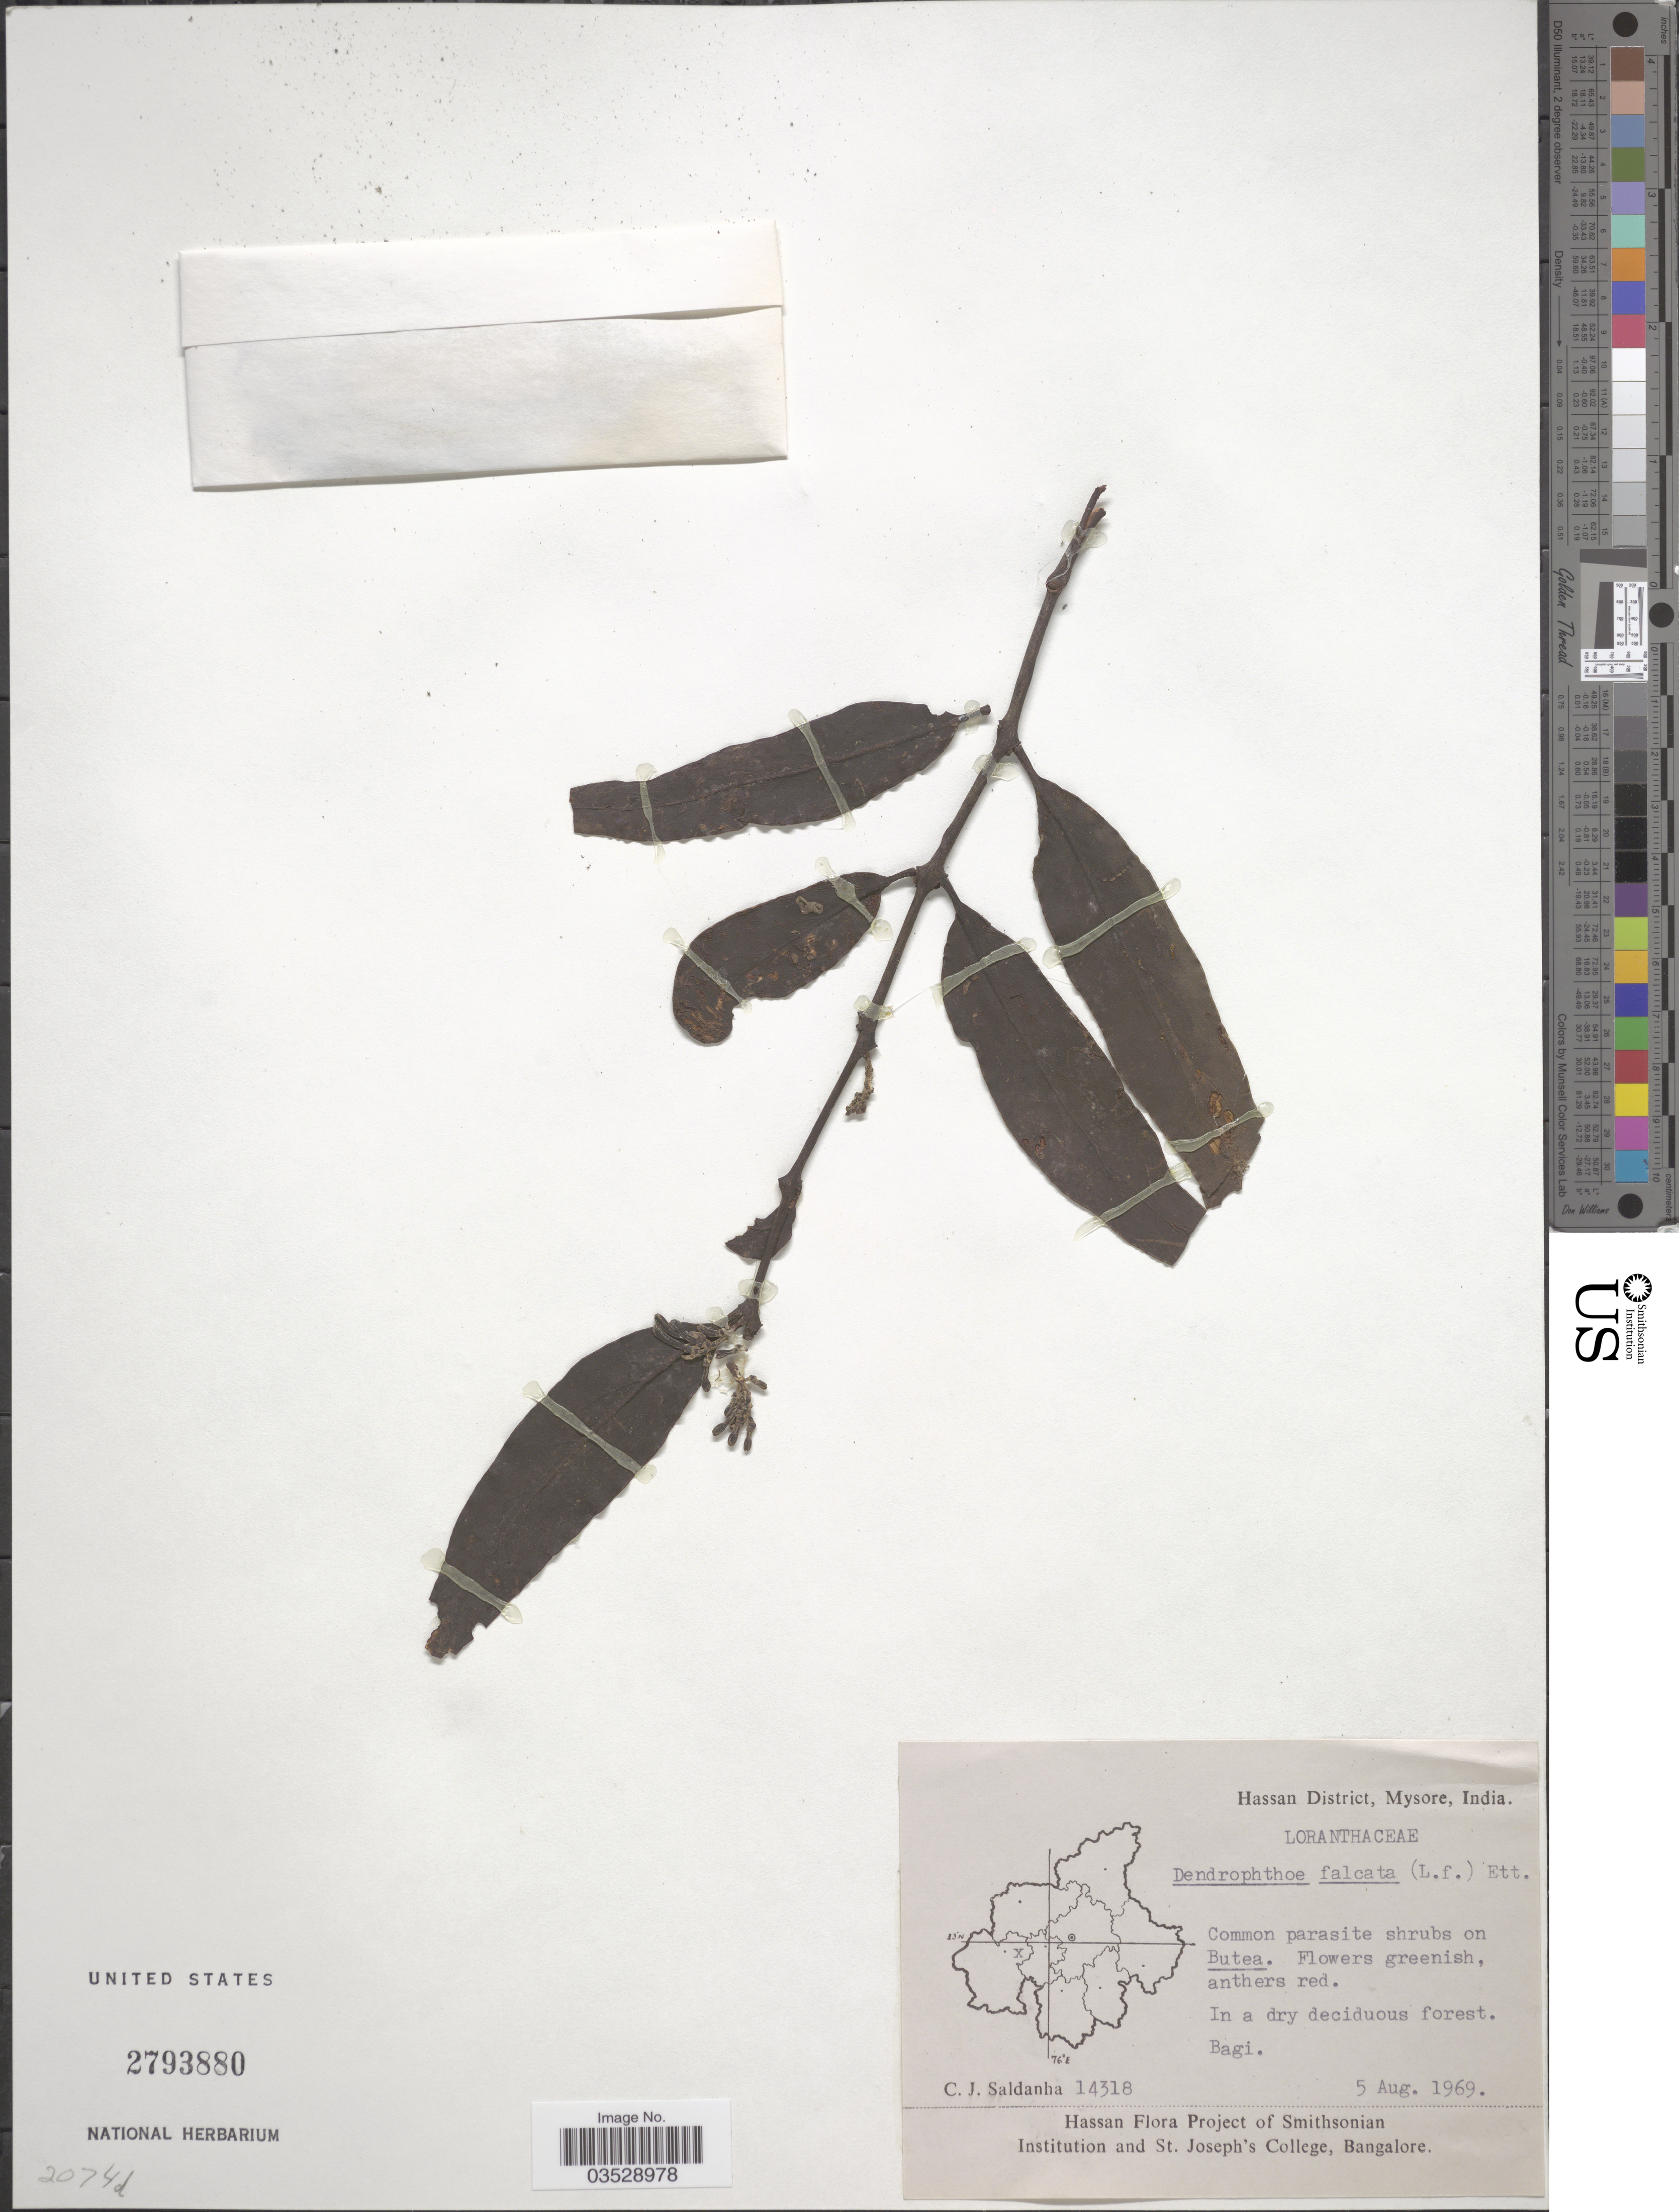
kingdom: Plantae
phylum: Tracheophyta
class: Magnoliopsida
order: Santalales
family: Loranthaceae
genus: Dendrophthoe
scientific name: Dendrophthoe falcata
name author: (L. f.) Ettingsh.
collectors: C. J. Saldanha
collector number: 14318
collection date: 1969-08-05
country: India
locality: Hassan District, Mysore. Bagi.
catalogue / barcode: US 2793880